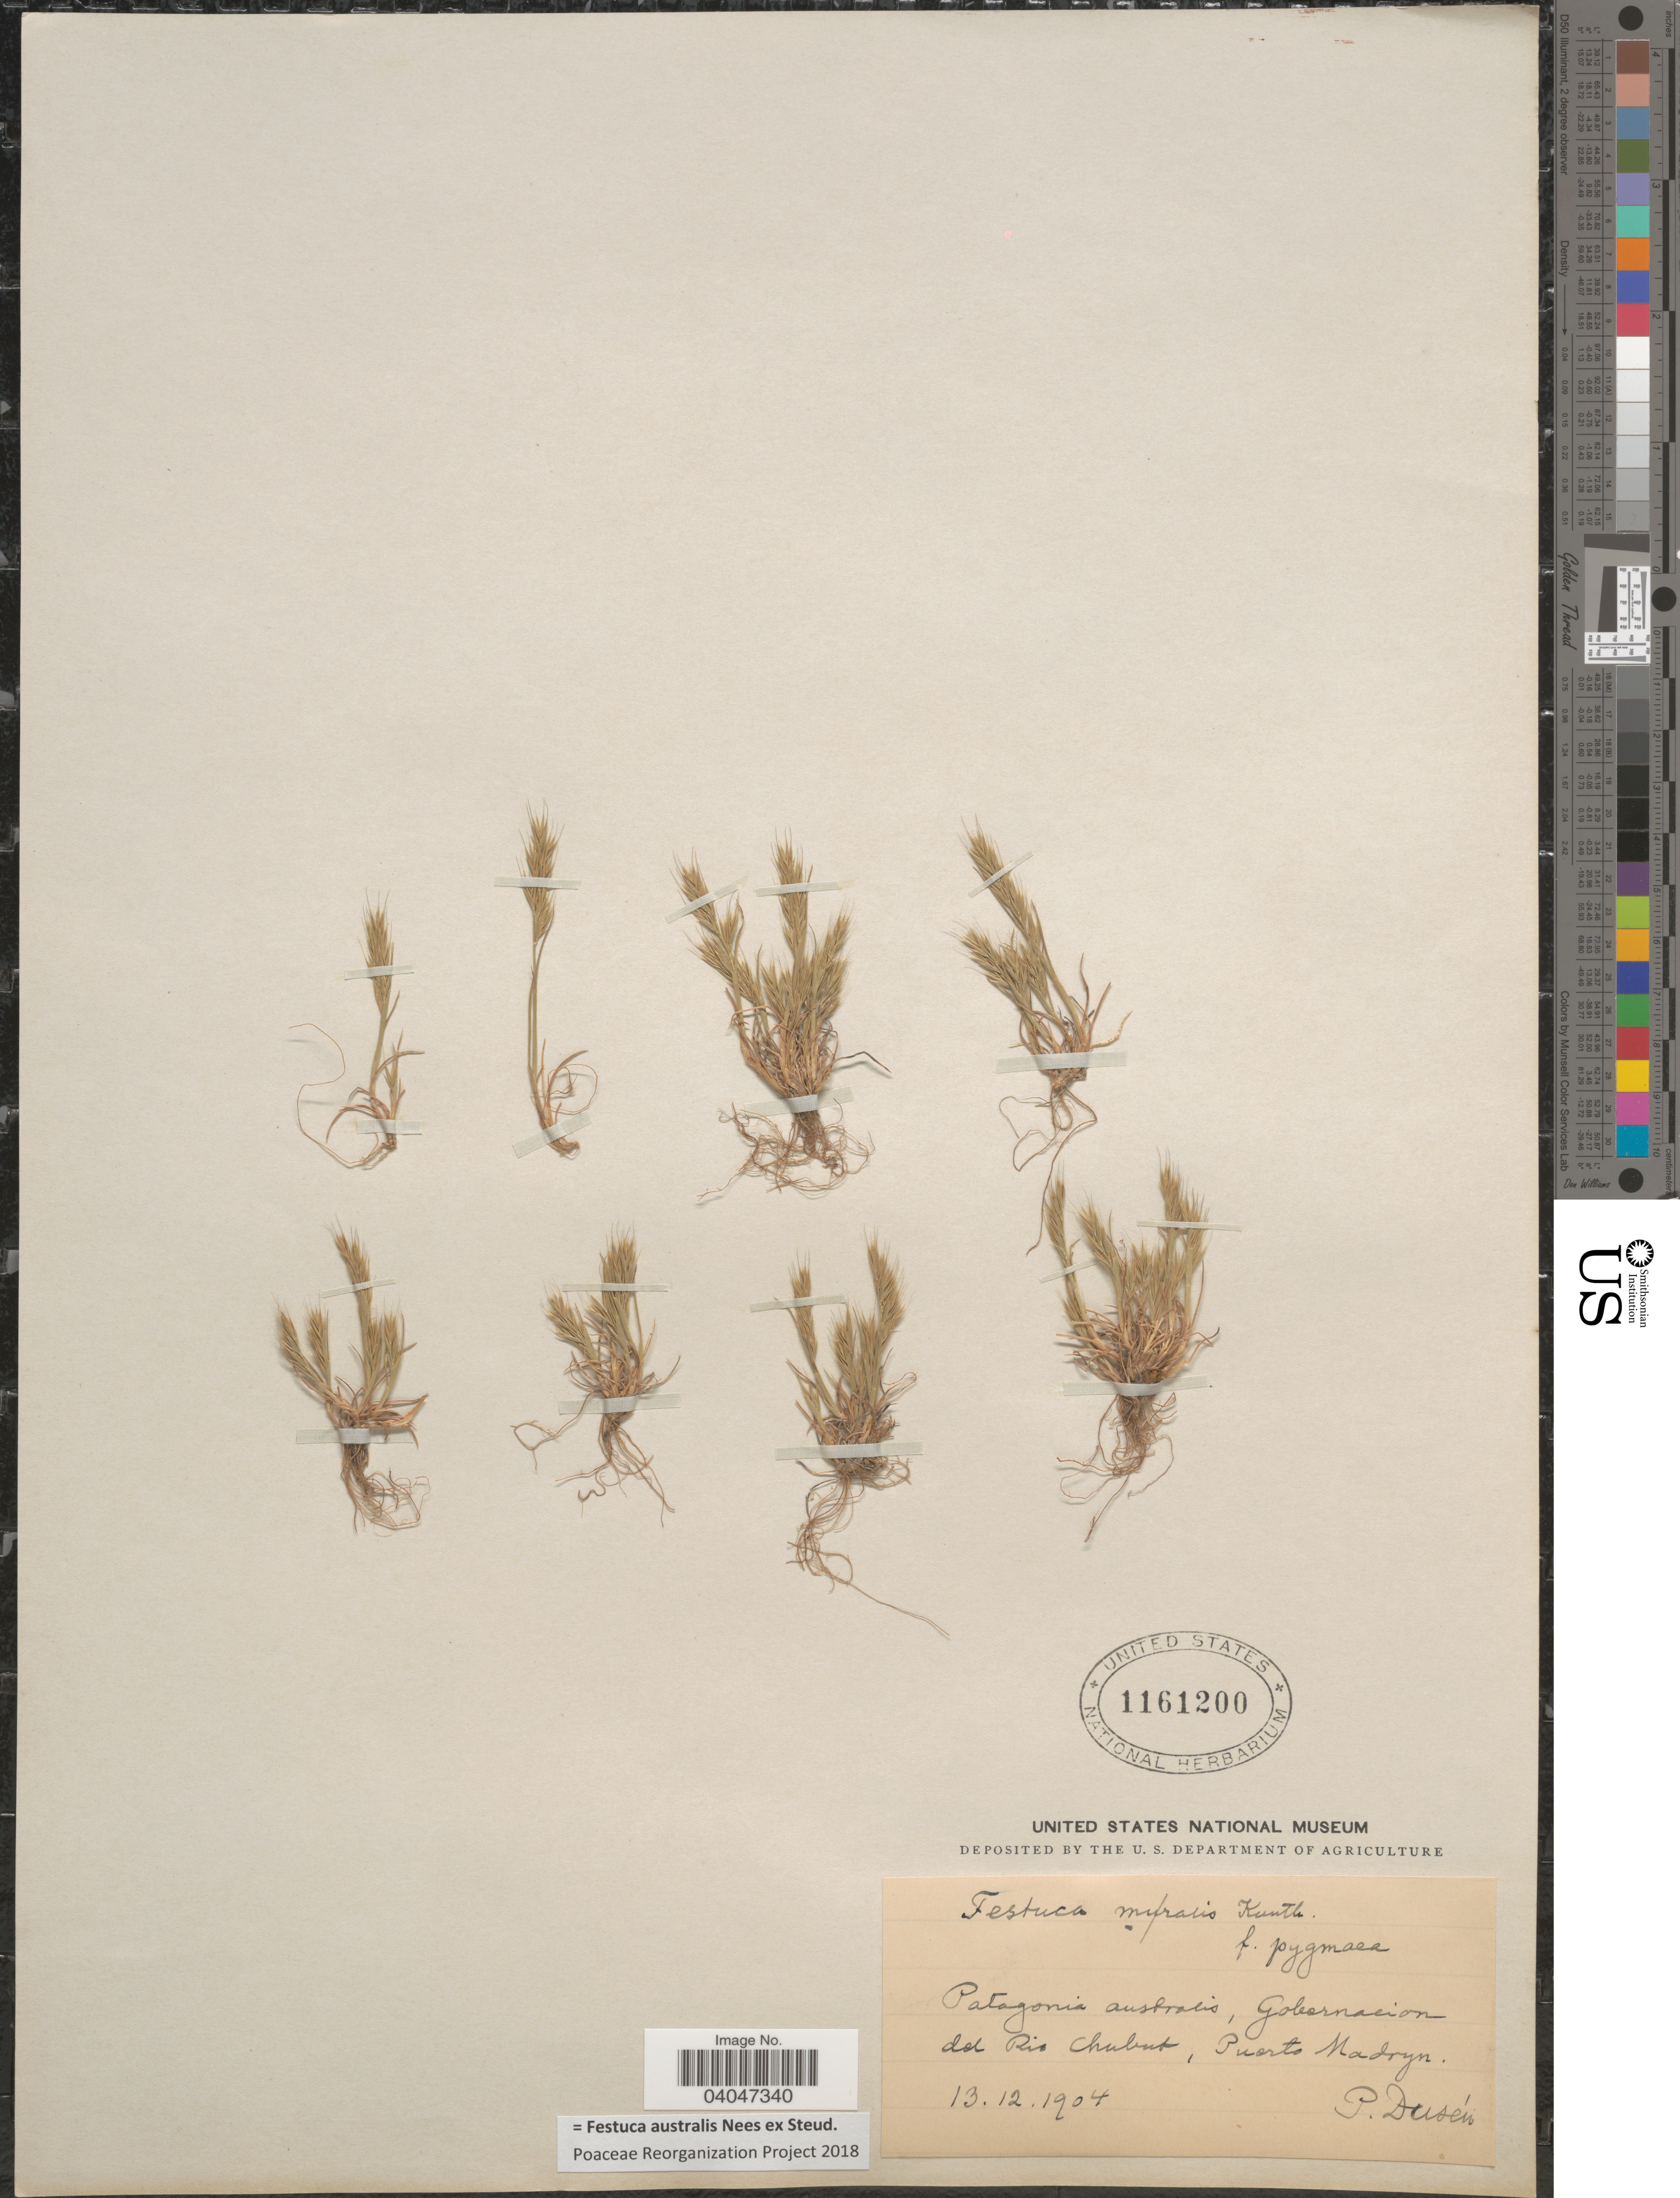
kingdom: Plantae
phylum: Tracheophyta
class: Liliopsida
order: Poales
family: Poaceae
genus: Festuca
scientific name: Festuca australis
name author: Nees ex Steud.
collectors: P. Dusén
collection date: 1904-12-13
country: Argentina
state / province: Chubut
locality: Patagonia australis, Gobernacion del Rio Chubut, Puerto Madryn.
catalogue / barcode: US 1161200